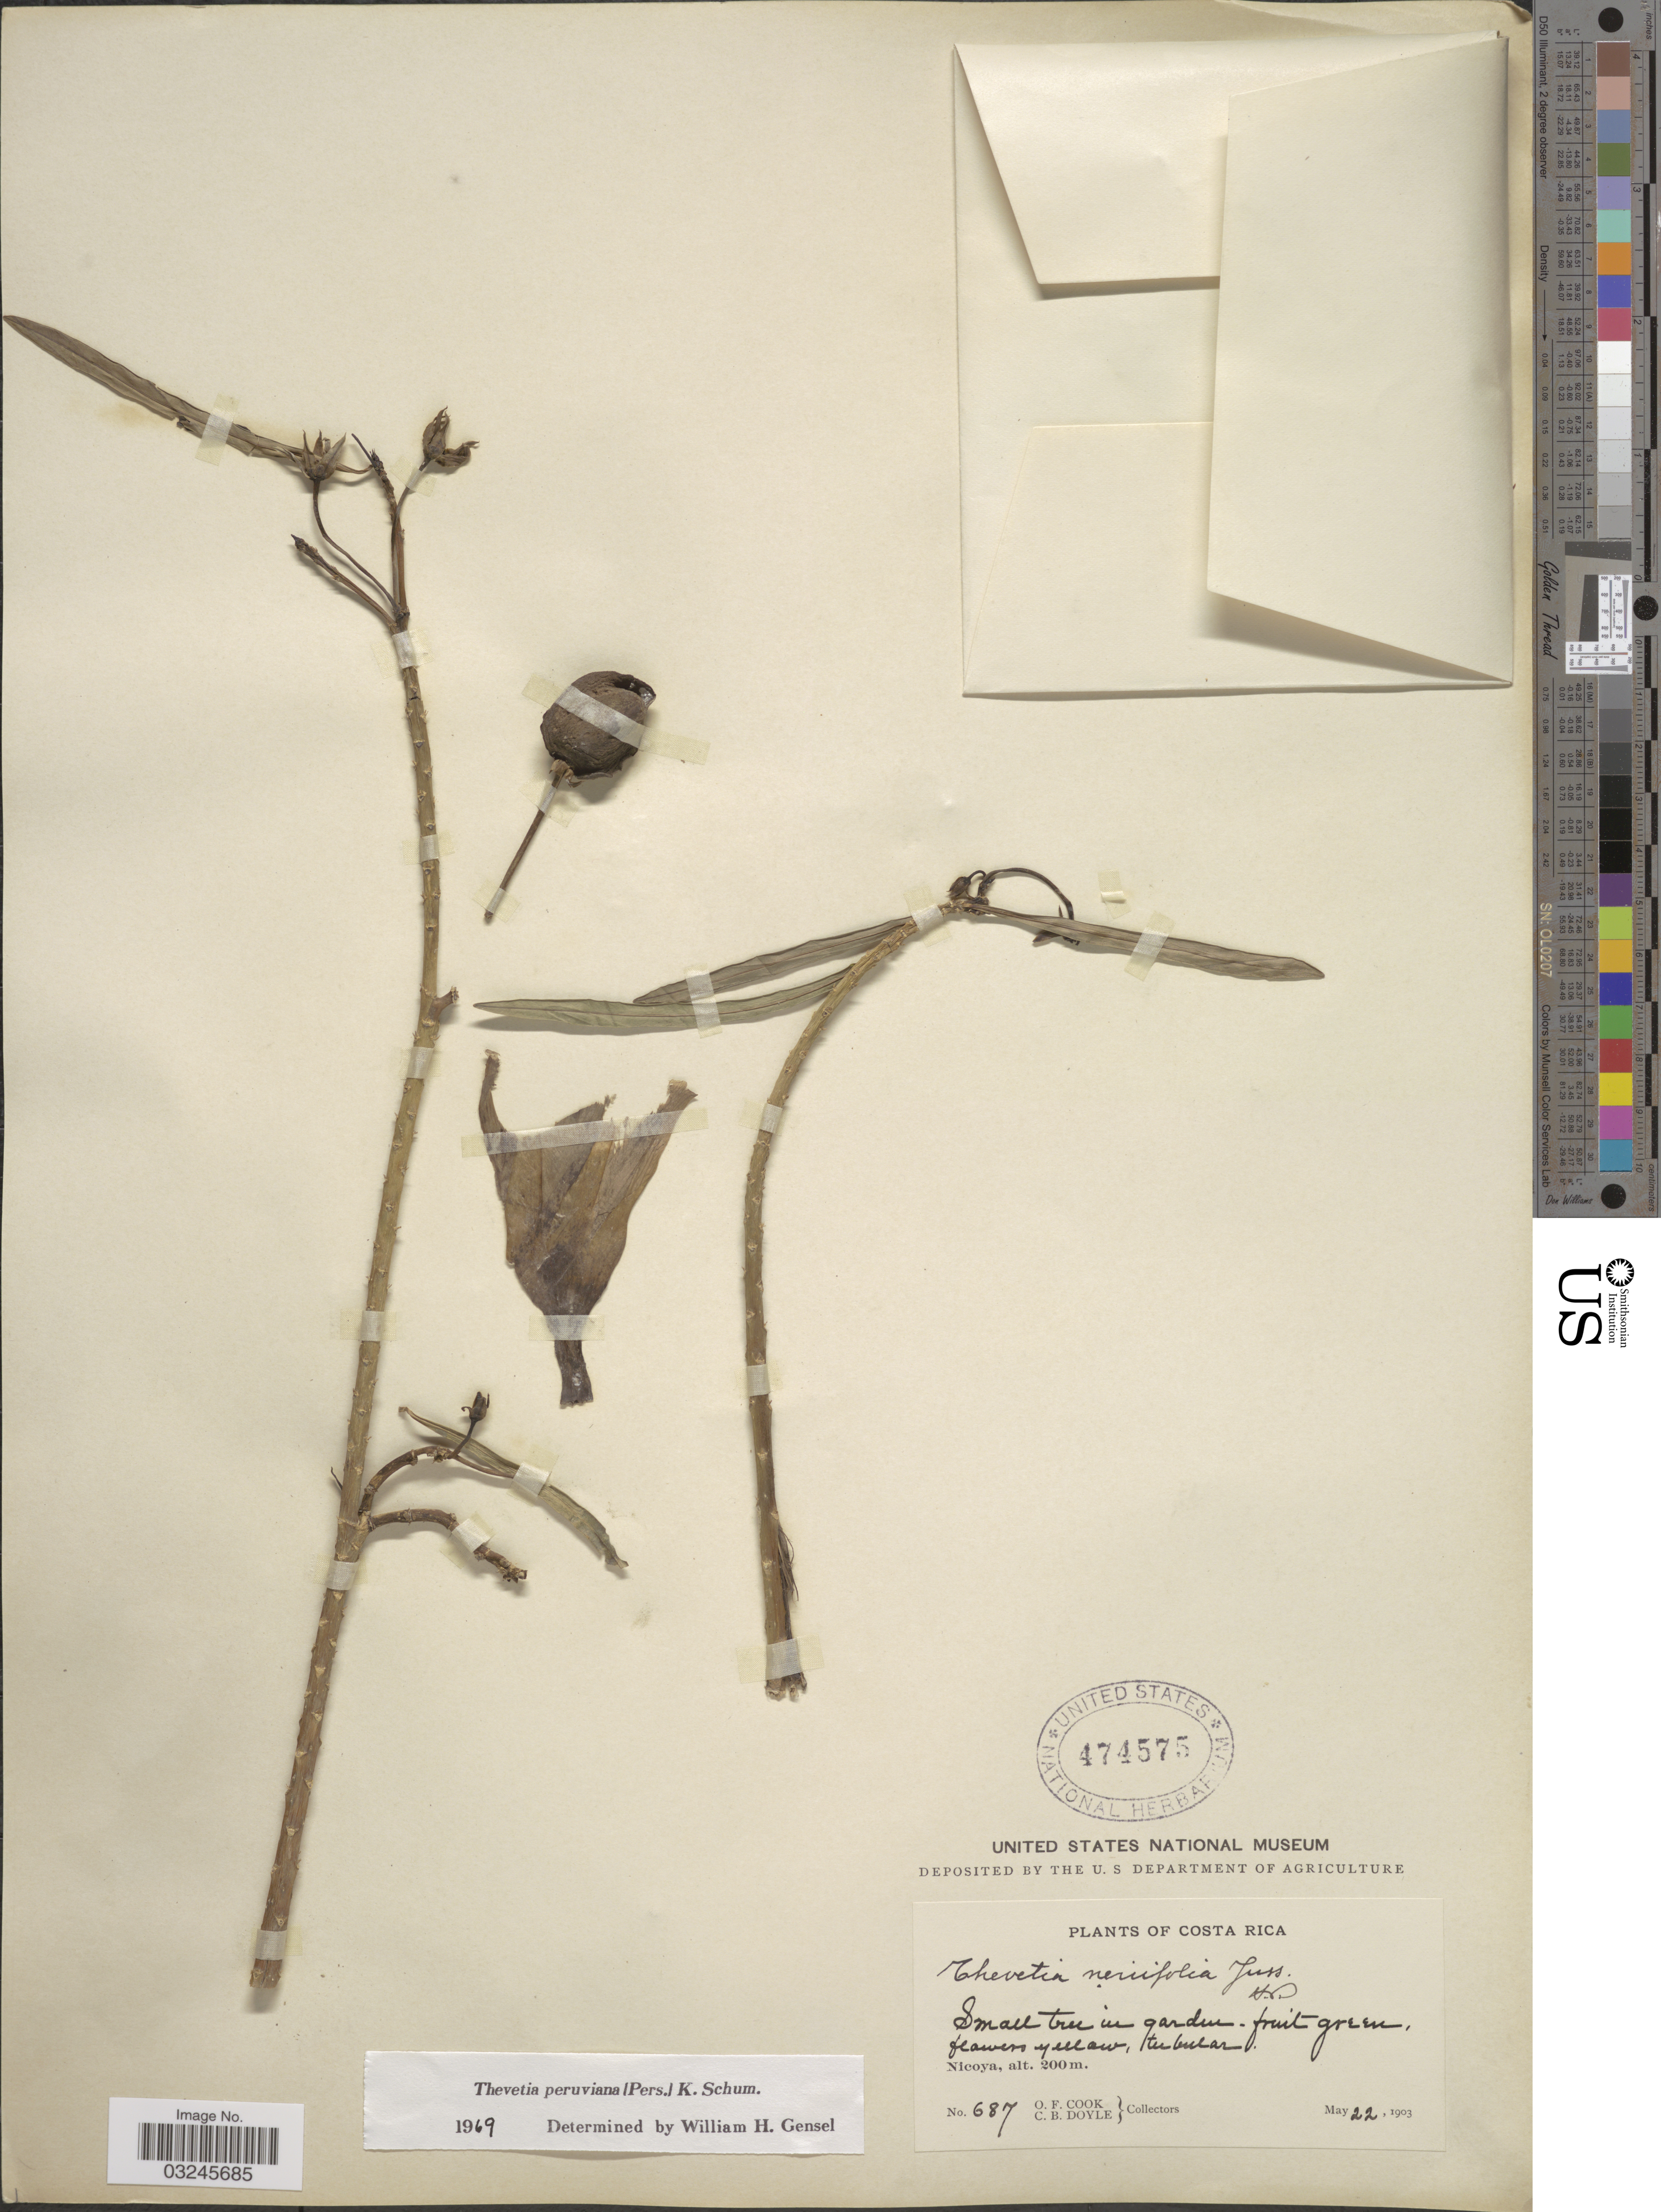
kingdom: Plantae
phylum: Tracheophyta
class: Magnoliopsida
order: Gentianales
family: Apocynaceae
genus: Thevetia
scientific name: Thevetia peruviana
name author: (Pers.) K. Schum.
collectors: O. F. Cook & C. Doyle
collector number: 687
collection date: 1903-05-22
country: Costa Rica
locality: Nicoya.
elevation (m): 200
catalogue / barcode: US 474575